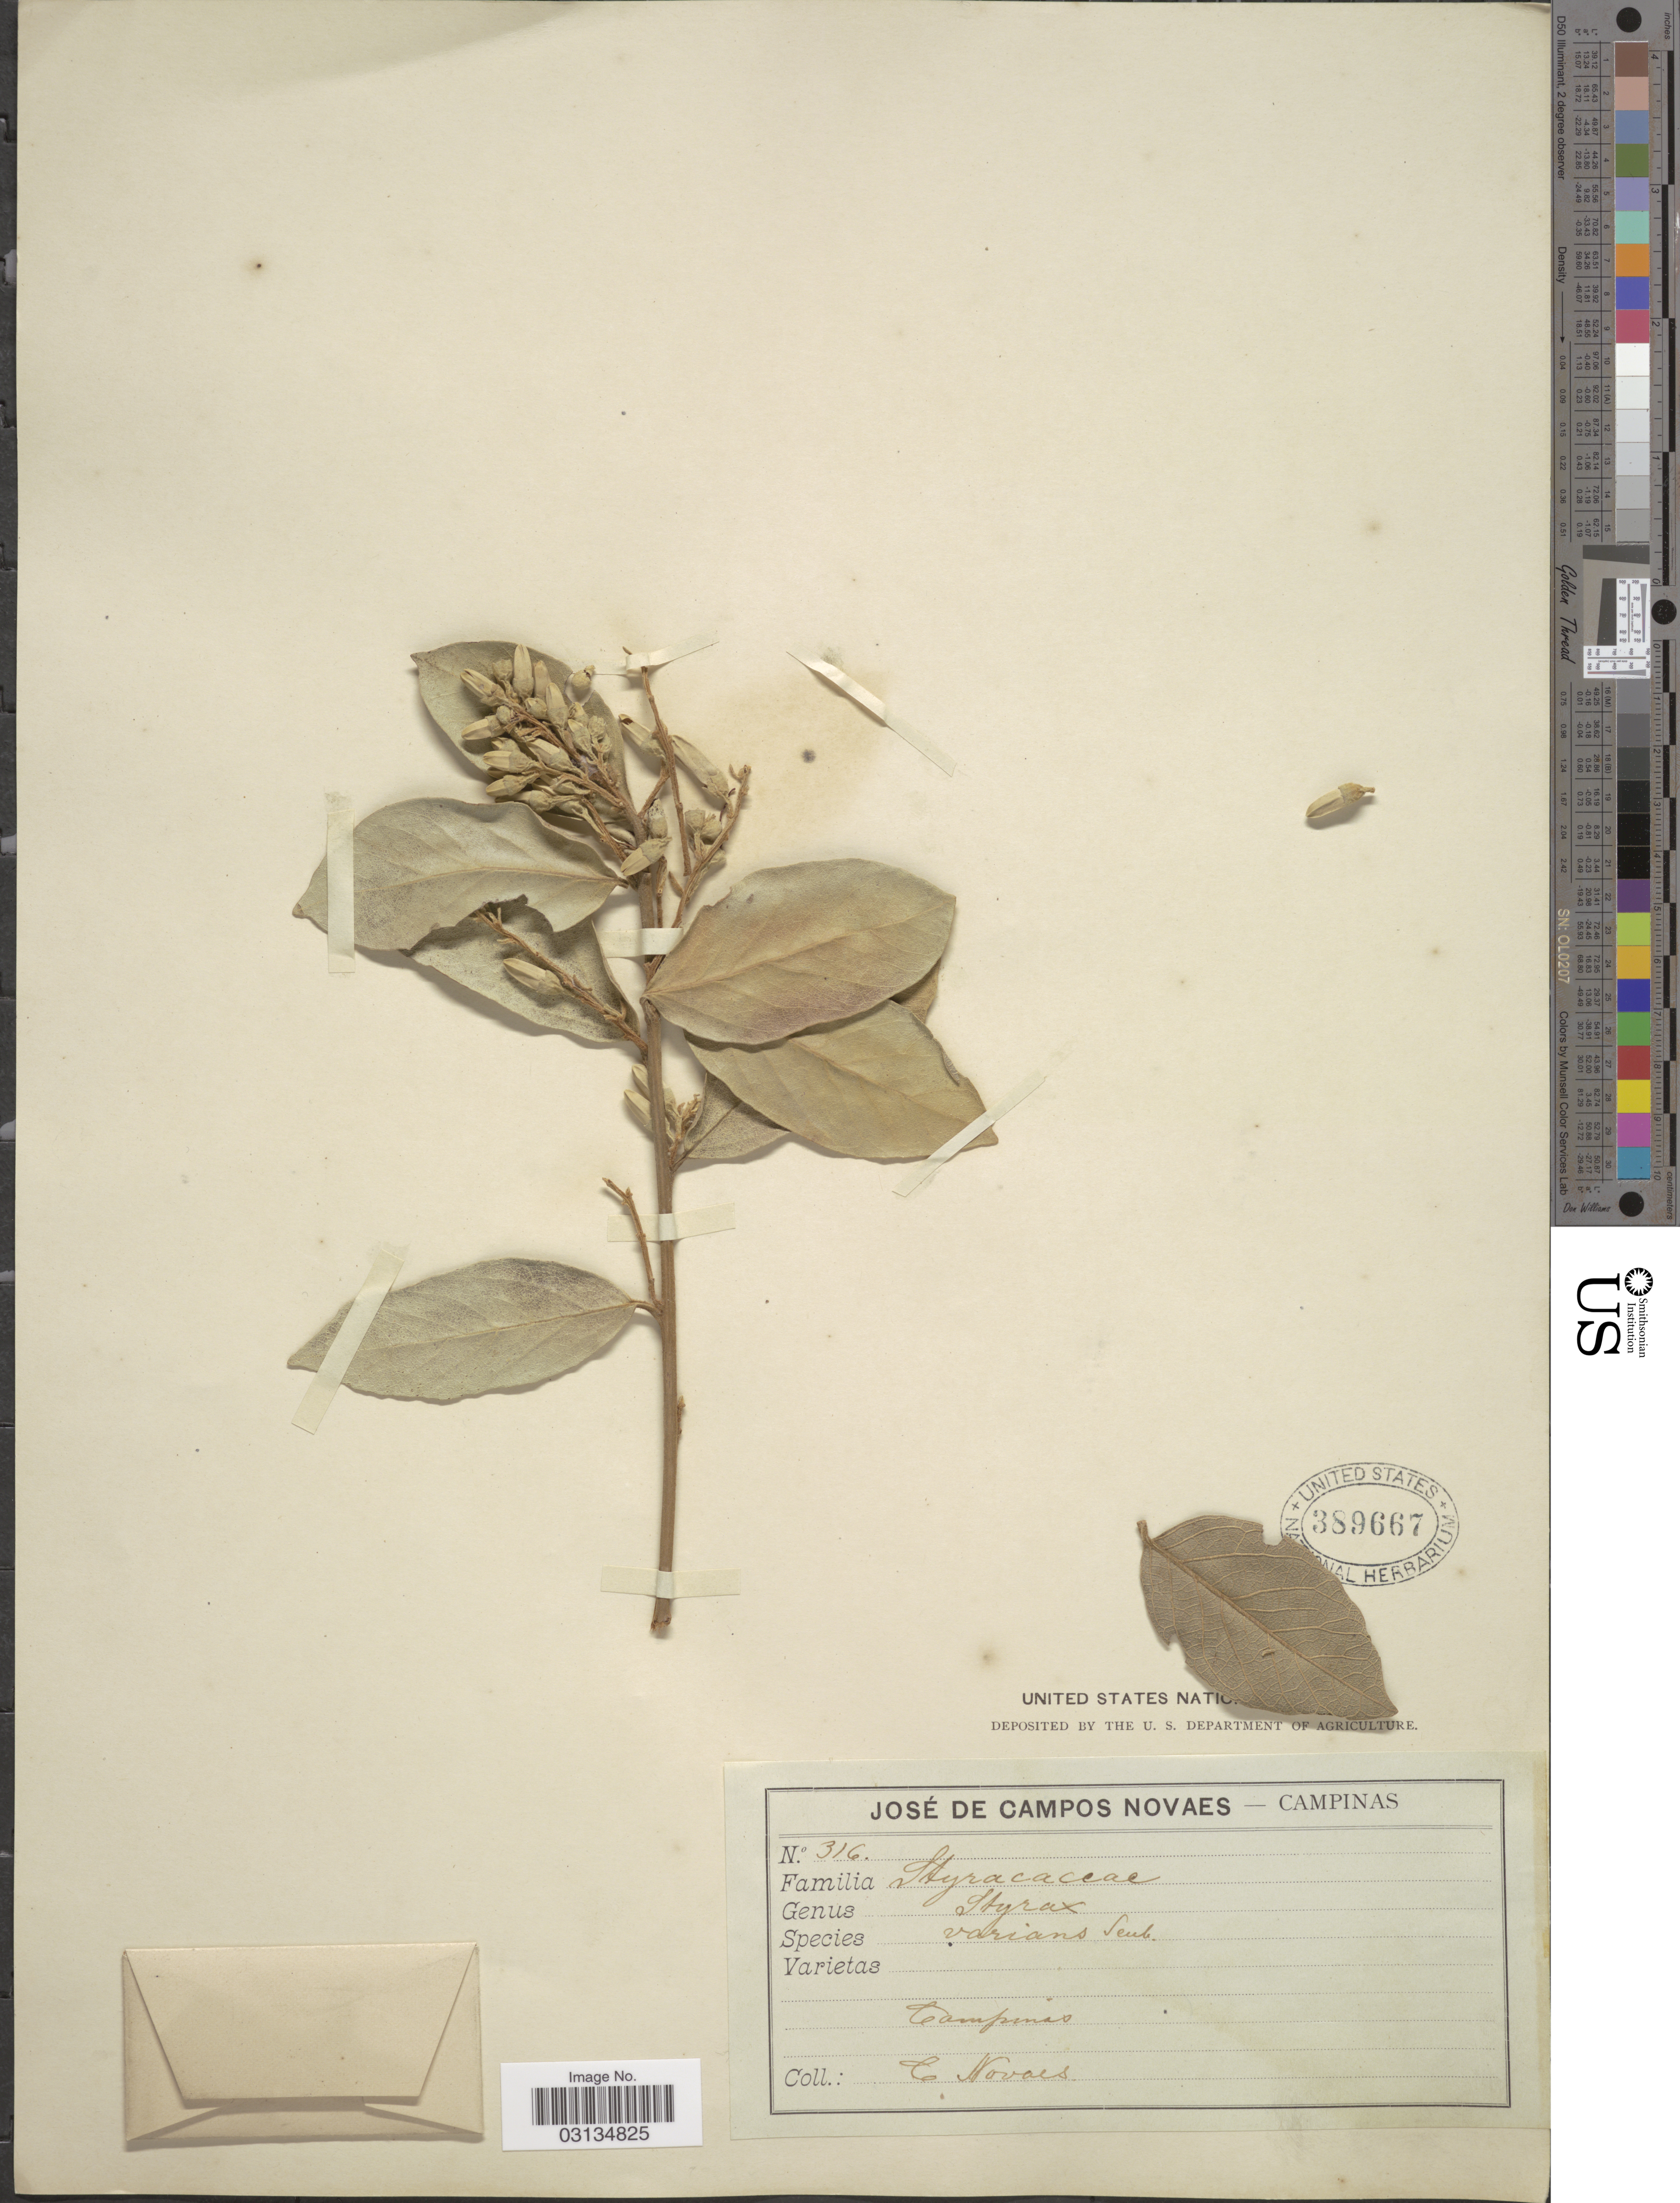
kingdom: Plantae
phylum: Tracheophyta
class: Magnoliopsida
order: Ericales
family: Styracaceae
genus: Styrax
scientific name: Styrax sp.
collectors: C. Novaes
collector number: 316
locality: Campinas.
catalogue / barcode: US 389667